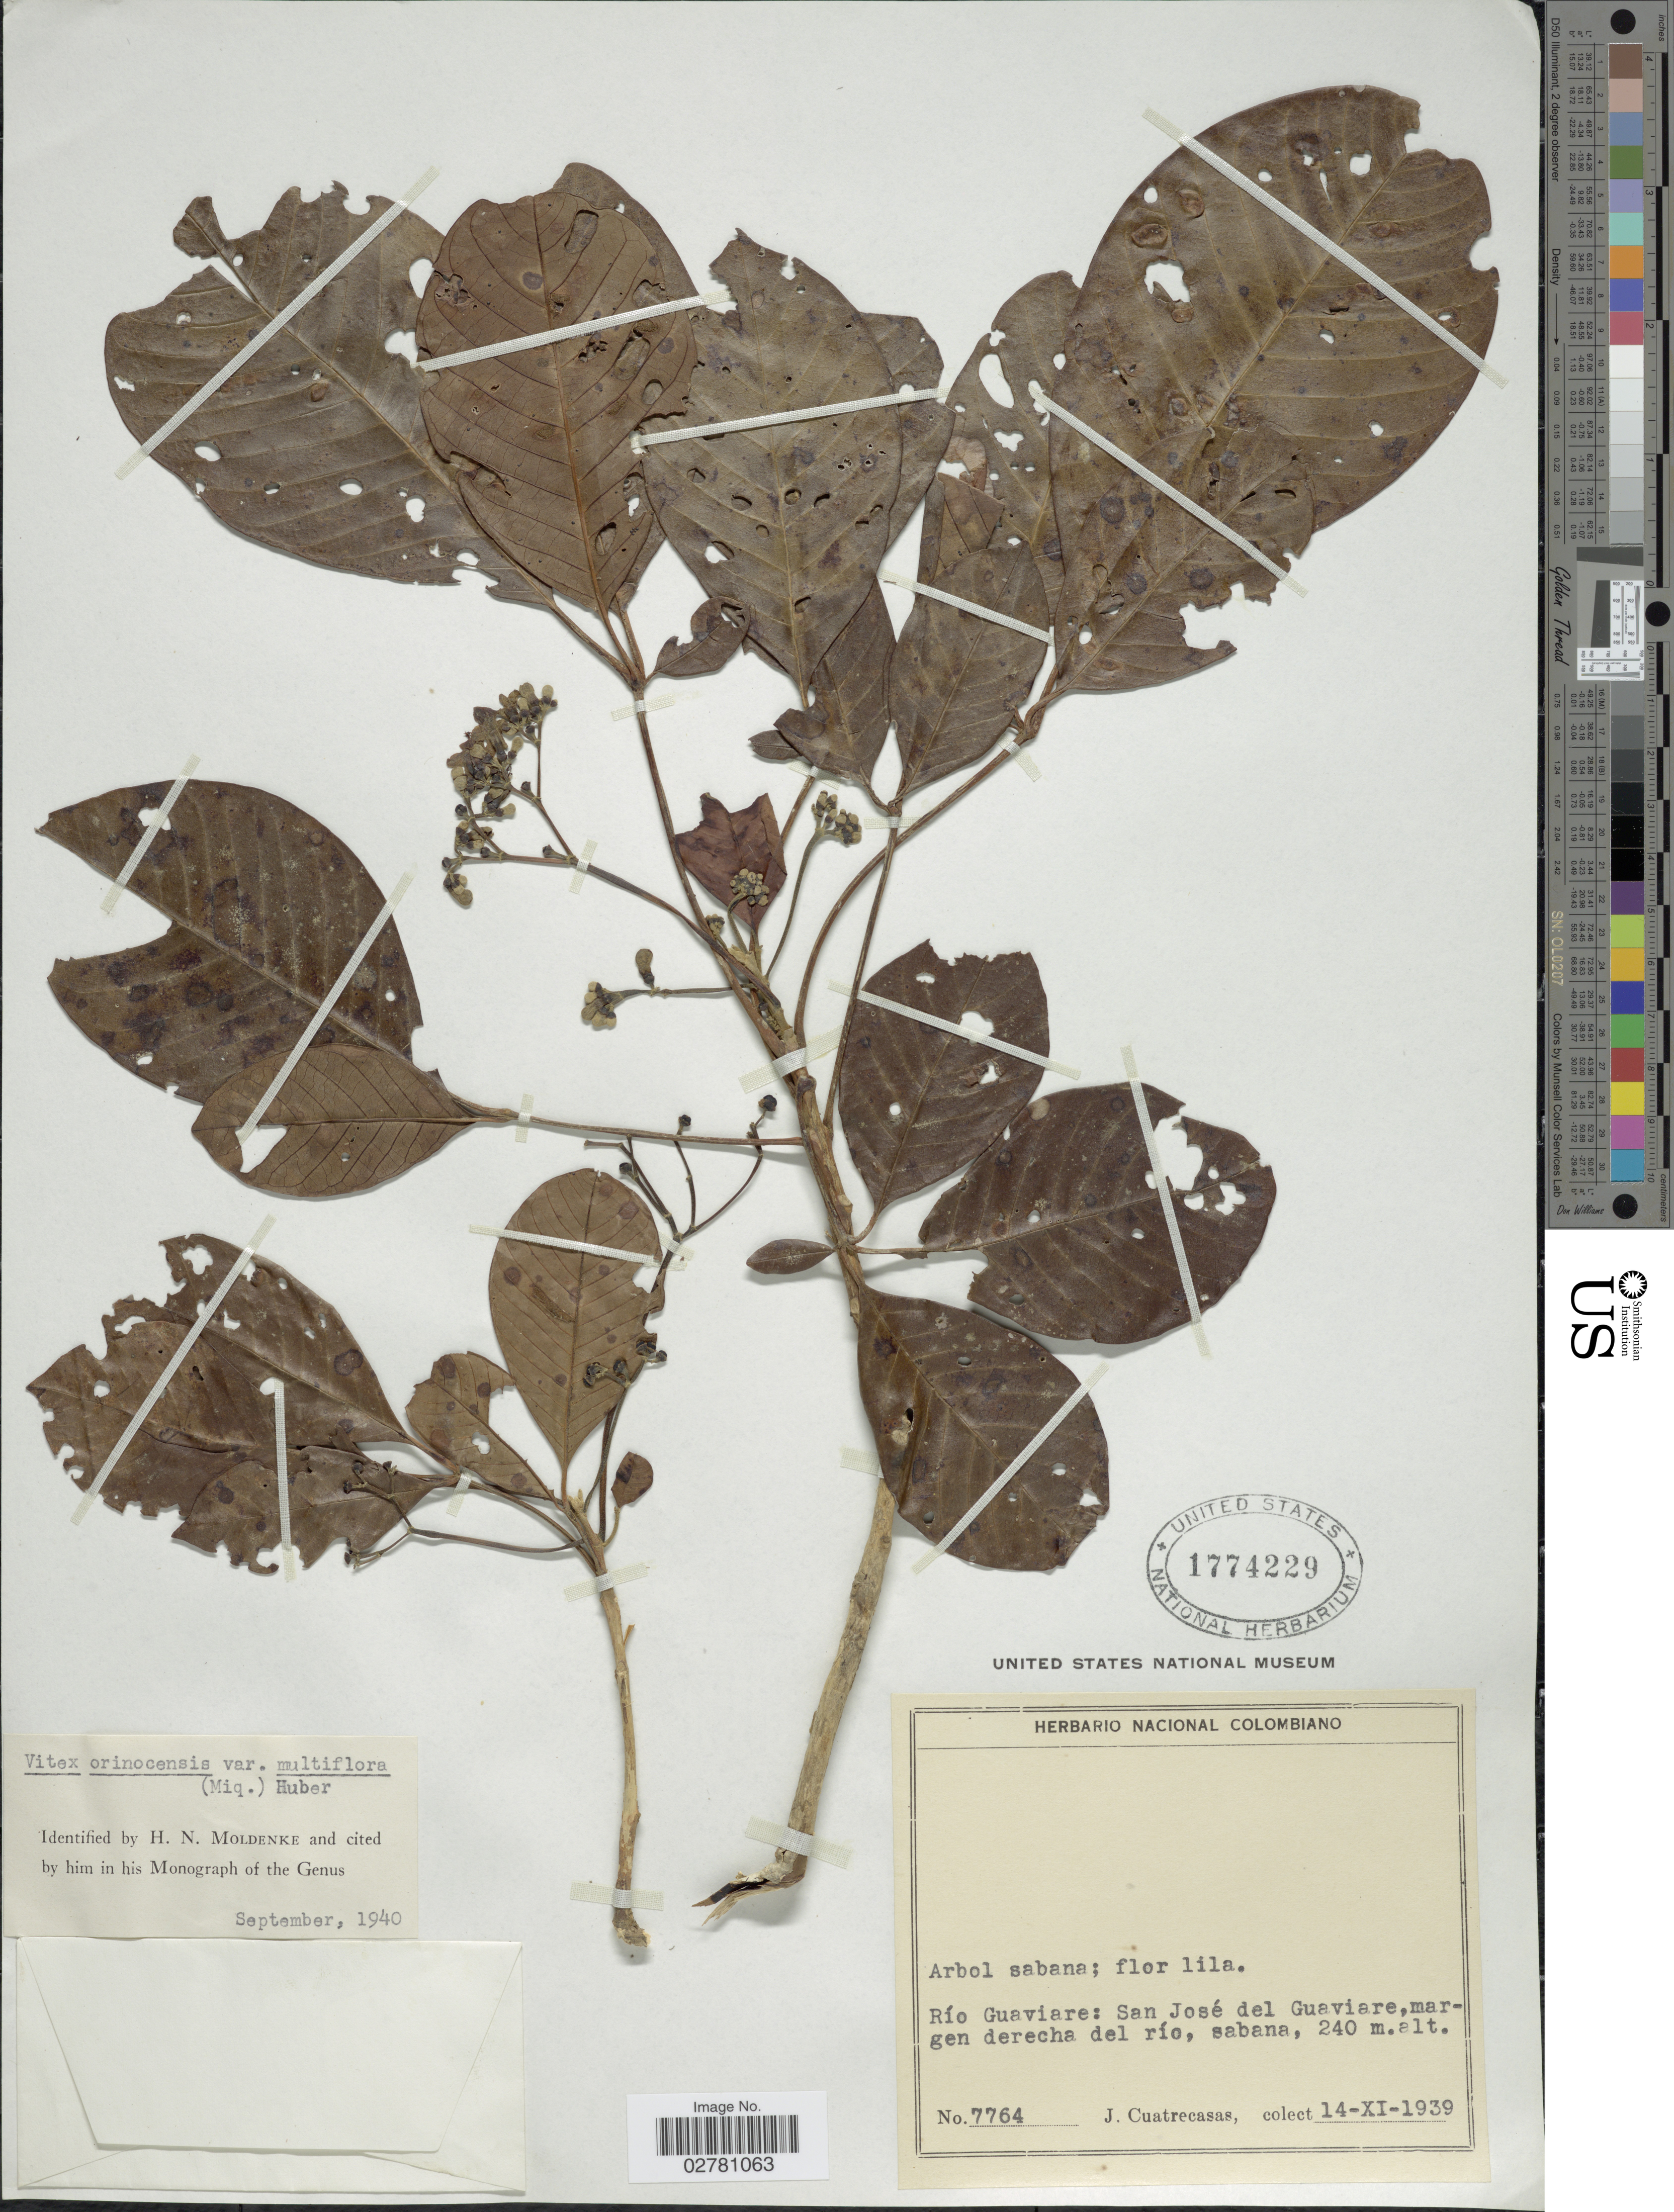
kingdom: Plantae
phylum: Tracheophyta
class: Magnoliopsida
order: Lamiales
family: Lamiaceae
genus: Vitex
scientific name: Vitex orinocensis var. multiflora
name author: (Miq.) Huber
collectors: J. Cuatrecasas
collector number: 7764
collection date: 1939-11-14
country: Colombia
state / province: Guaviare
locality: Río Guaviare: San José del Guaviare, margen derecha del río, sabana.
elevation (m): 240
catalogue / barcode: US 1774229